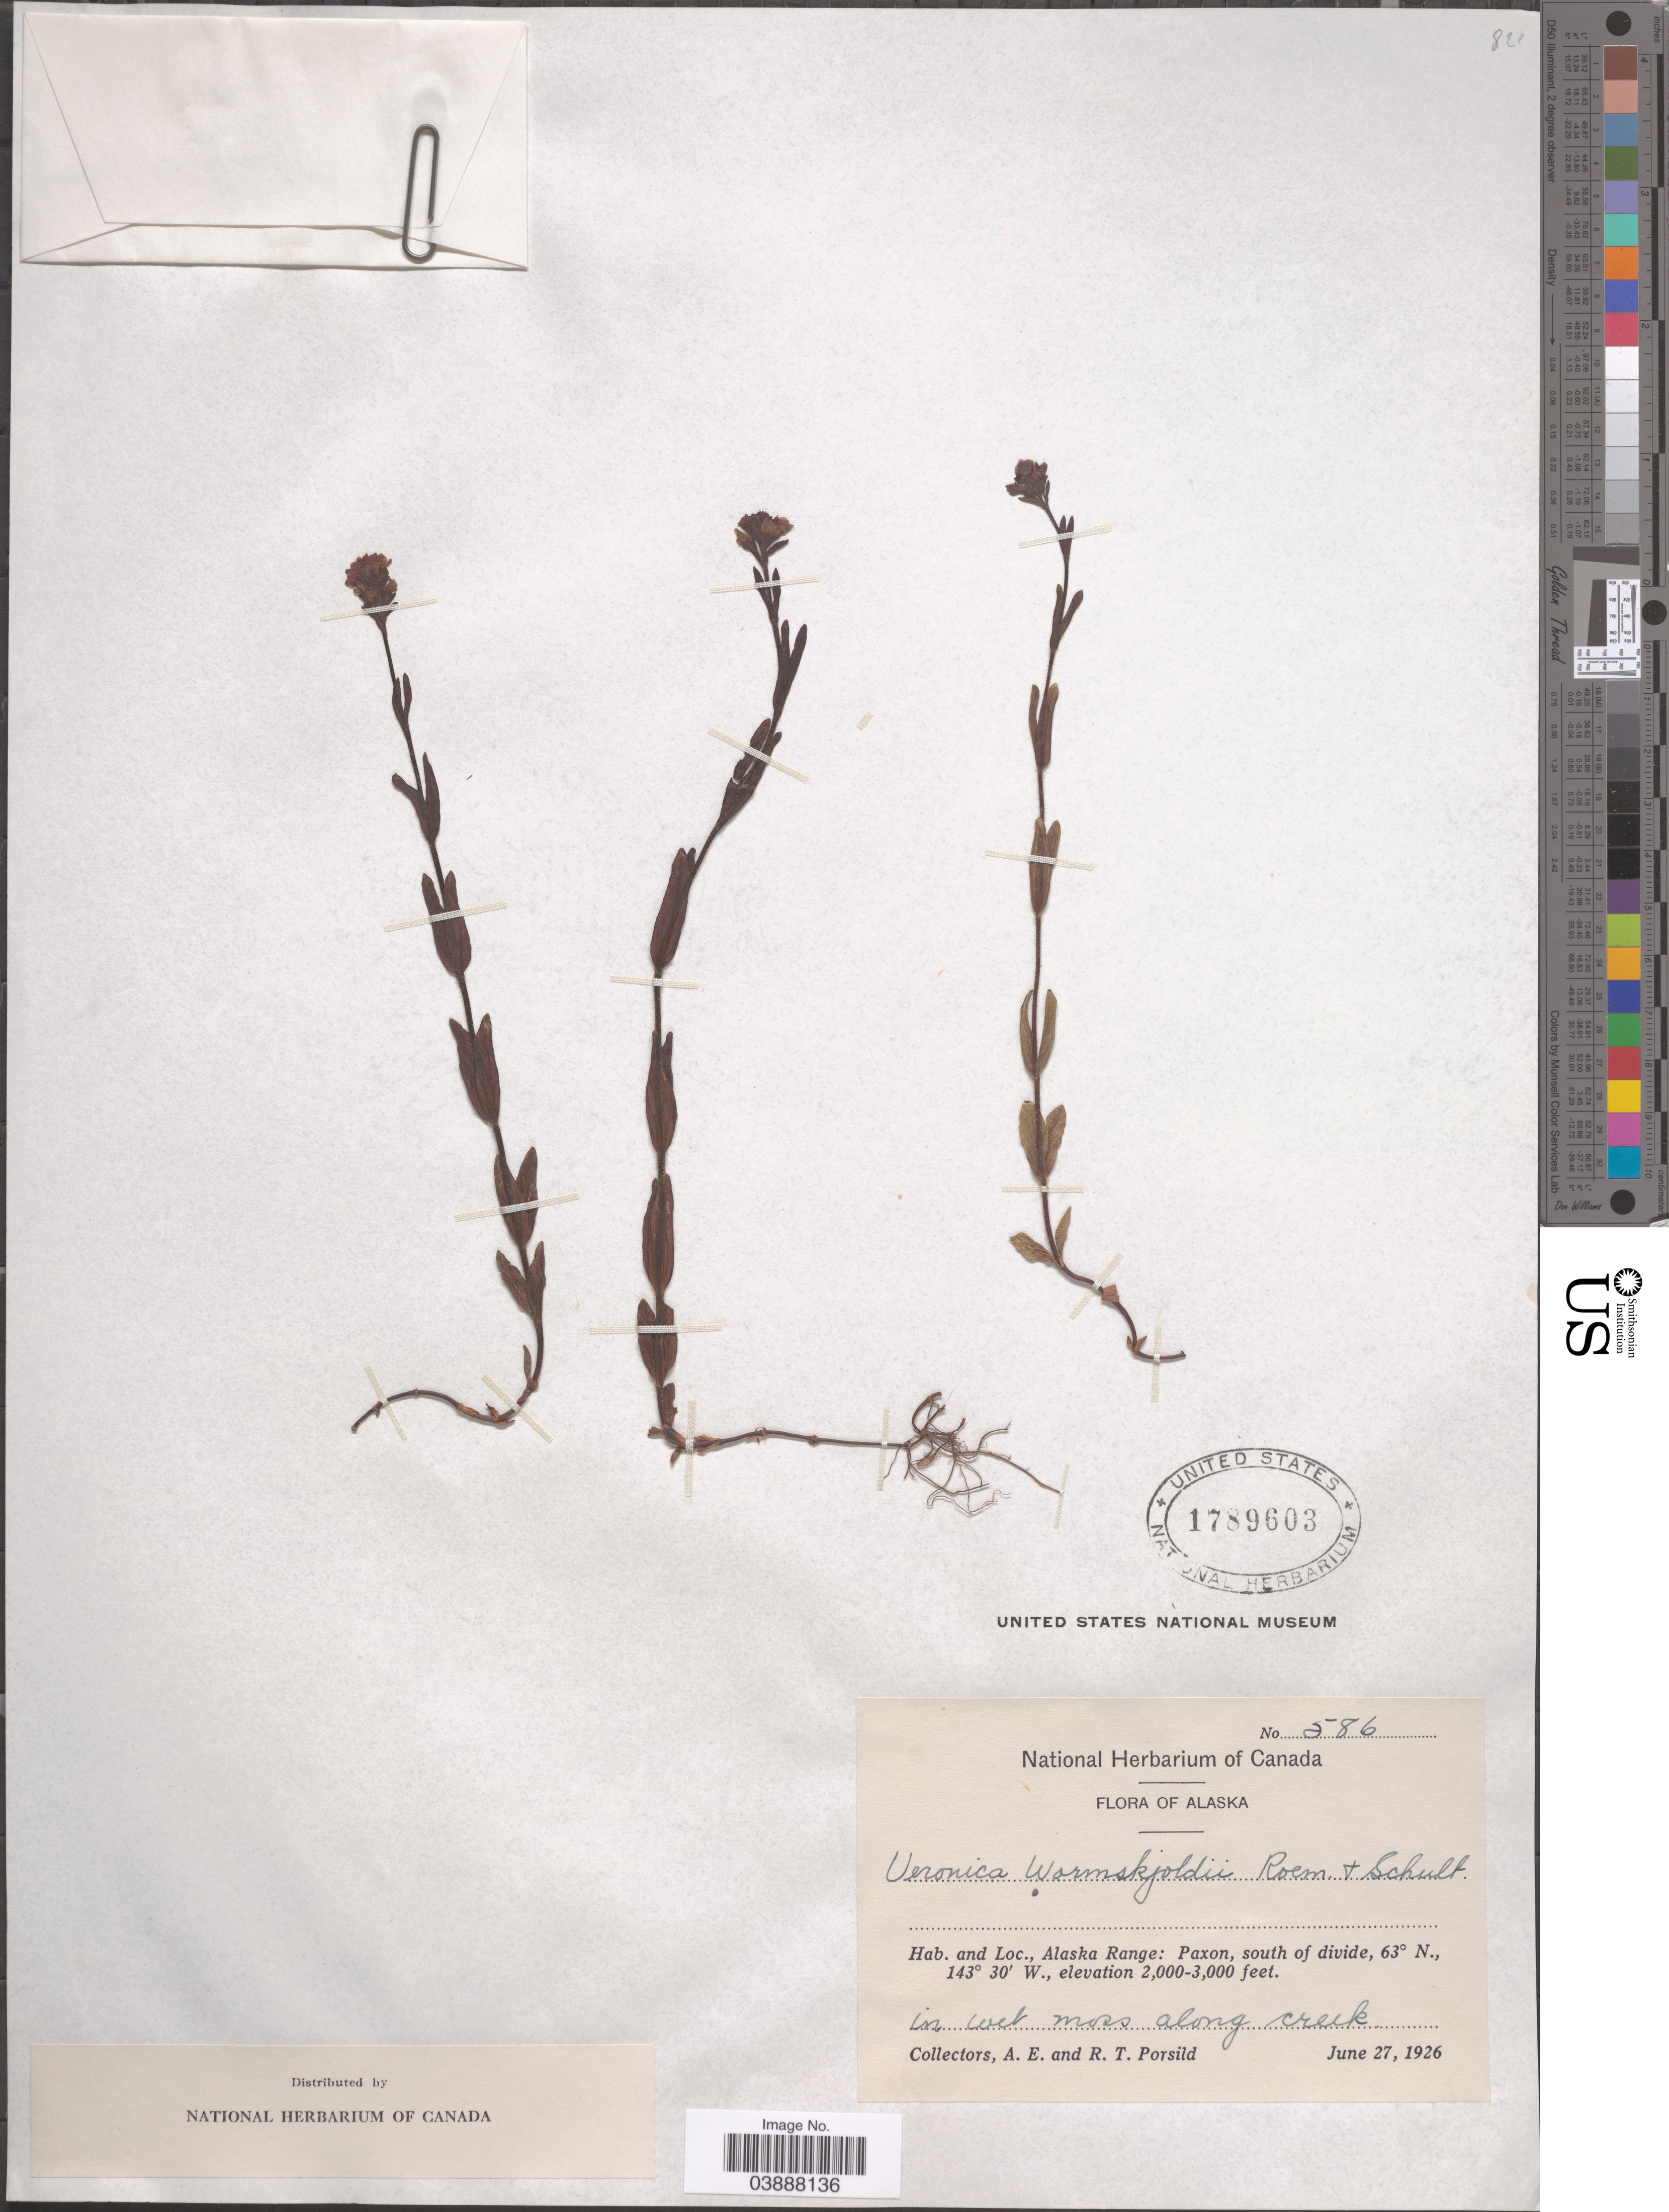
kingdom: Plantae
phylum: Tracheophyta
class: Magnoliopsida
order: Lamiales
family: Plantaginaceae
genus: Veronica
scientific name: Veronica wormskjoldii subsp. wormskjoldii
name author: Roem. & Schult.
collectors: A. E. Porsild & R. T. Porsild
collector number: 586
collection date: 1926-06-27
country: United States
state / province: Alaska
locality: Alaska Range: Paxon, south of divide.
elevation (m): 610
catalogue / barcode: US 1789603